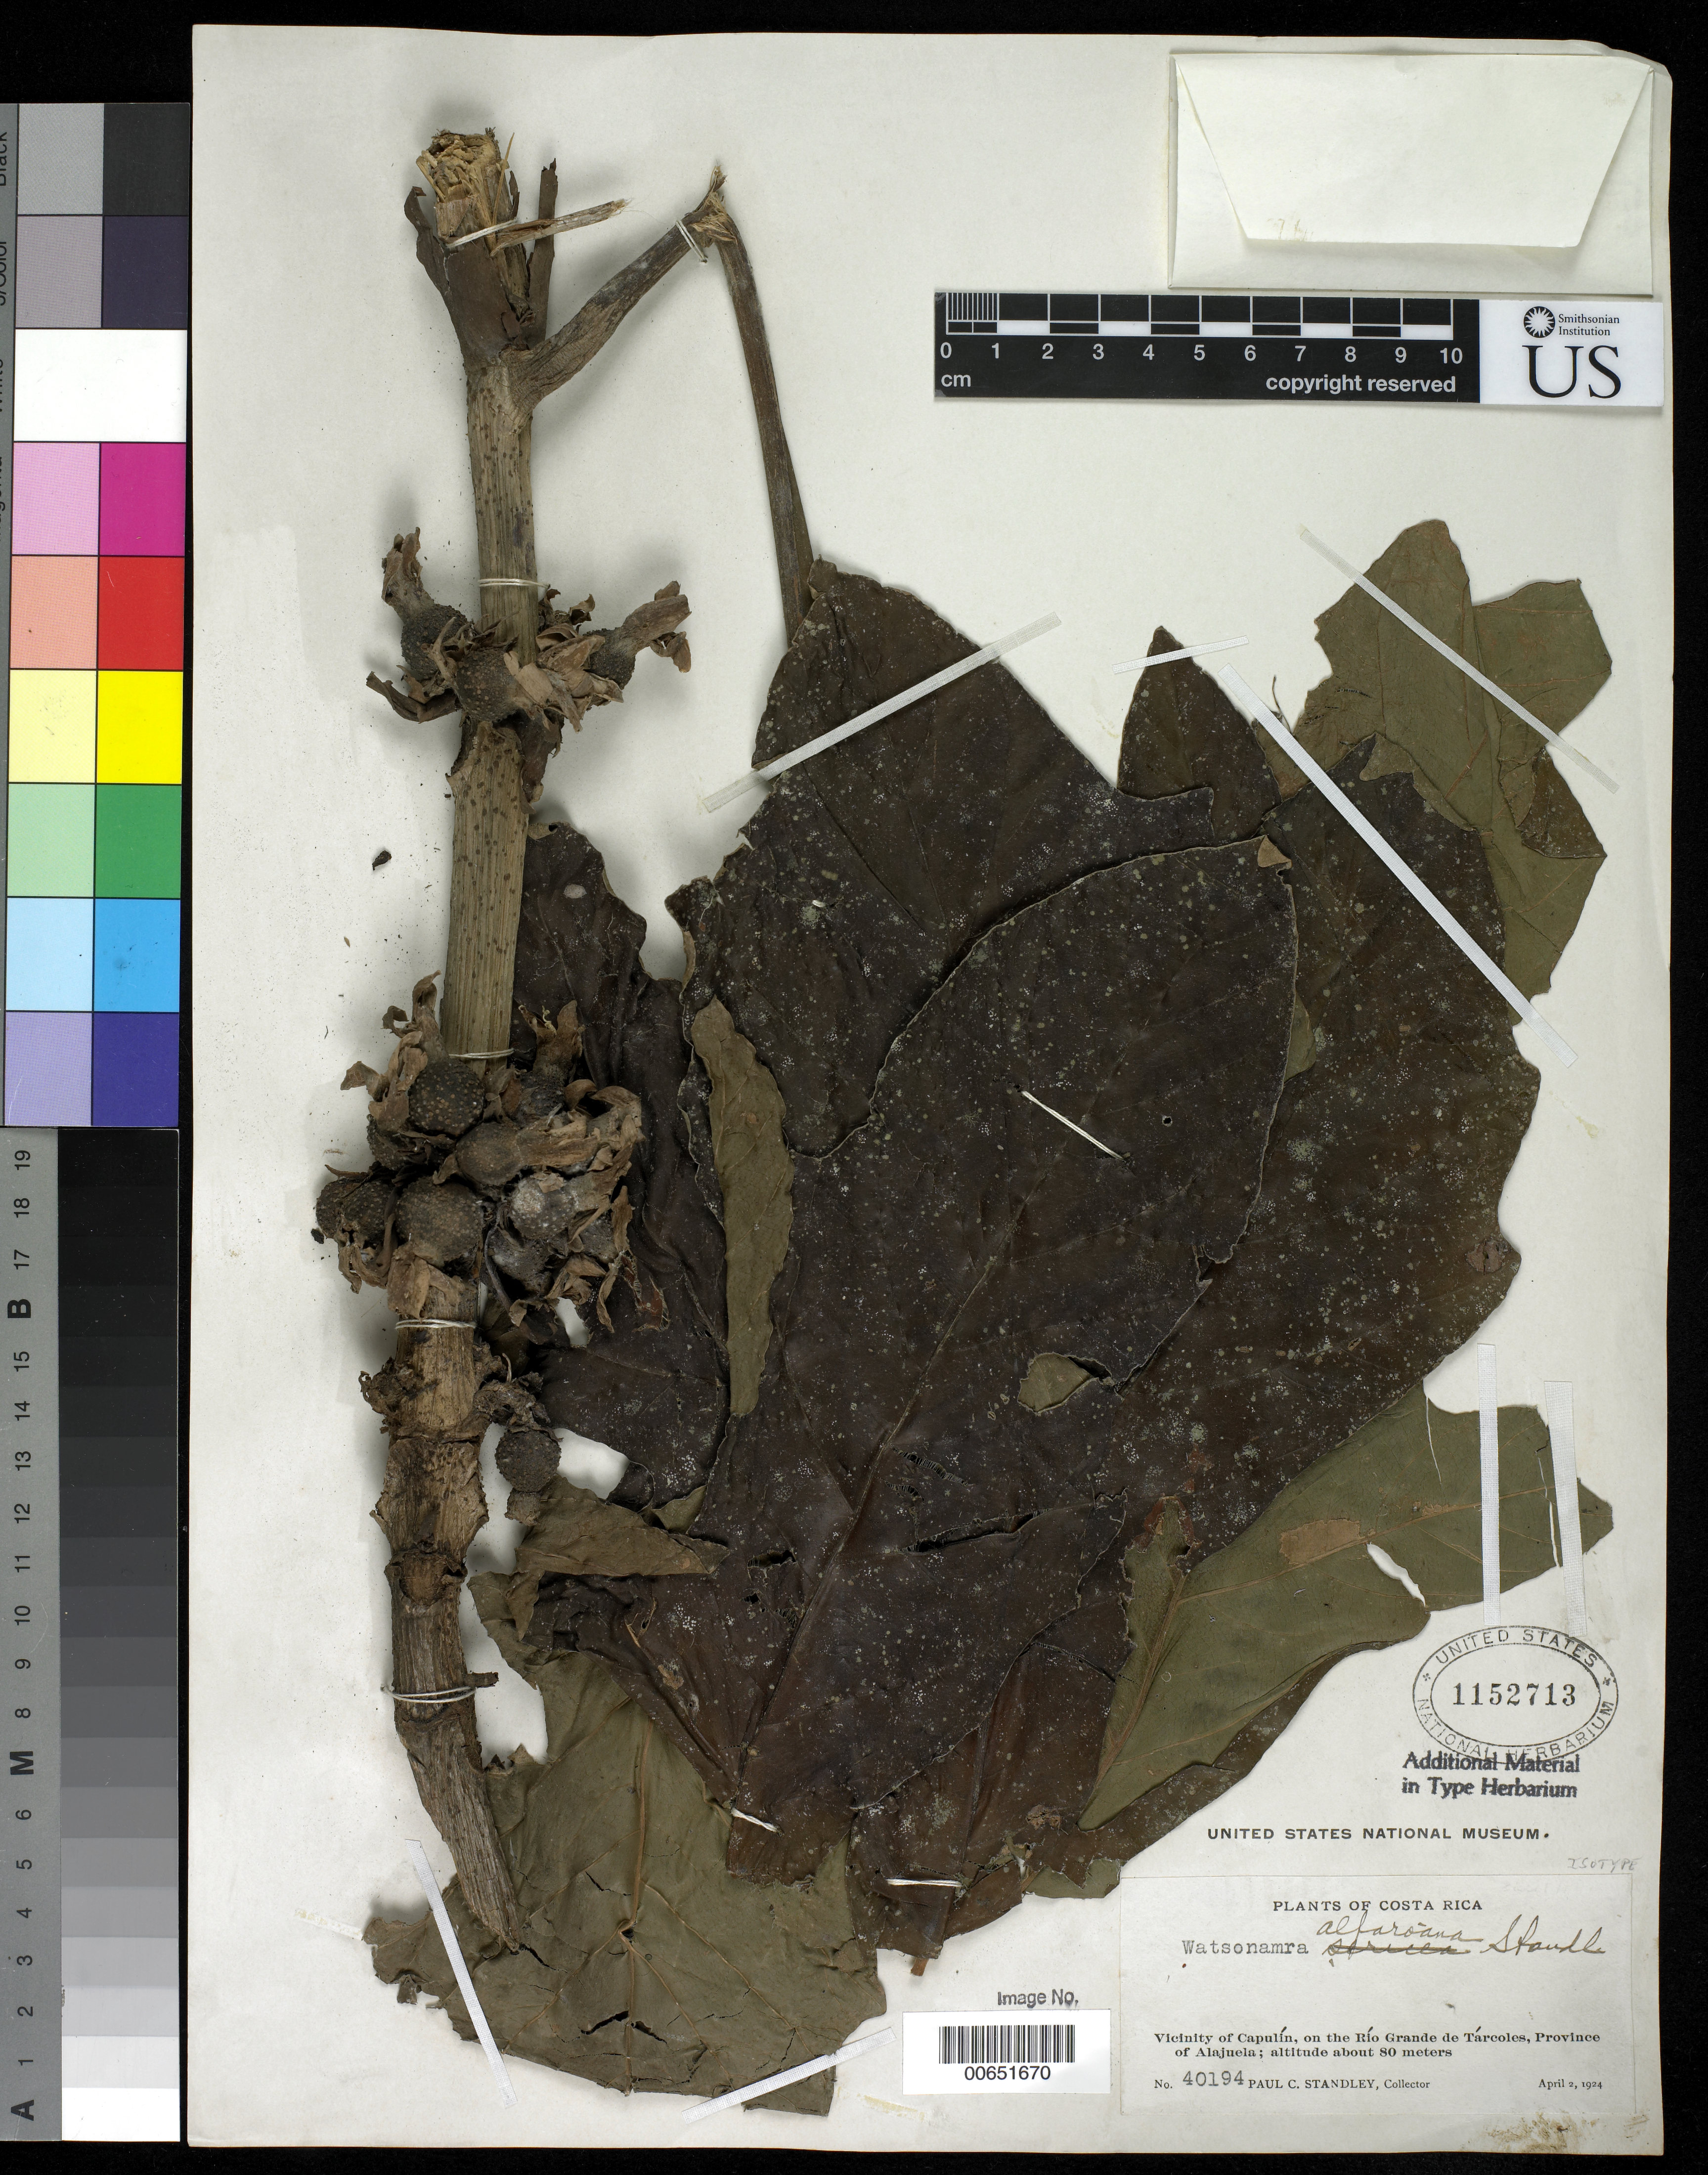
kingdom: Plantae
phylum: Tracheophyta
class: Magnoliopsida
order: Gentianales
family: Rubiaceae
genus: Watsonamra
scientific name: Watsonamra alfaroana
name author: Standl.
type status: Isotype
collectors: P. C. Standley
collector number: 40194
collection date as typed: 02 Apr 1924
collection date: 1924-04-02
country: Costa Rica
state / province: Alajuela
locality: Río Grande de Tárcoles, near Capulín.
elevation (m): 80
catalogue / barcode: US 1152713